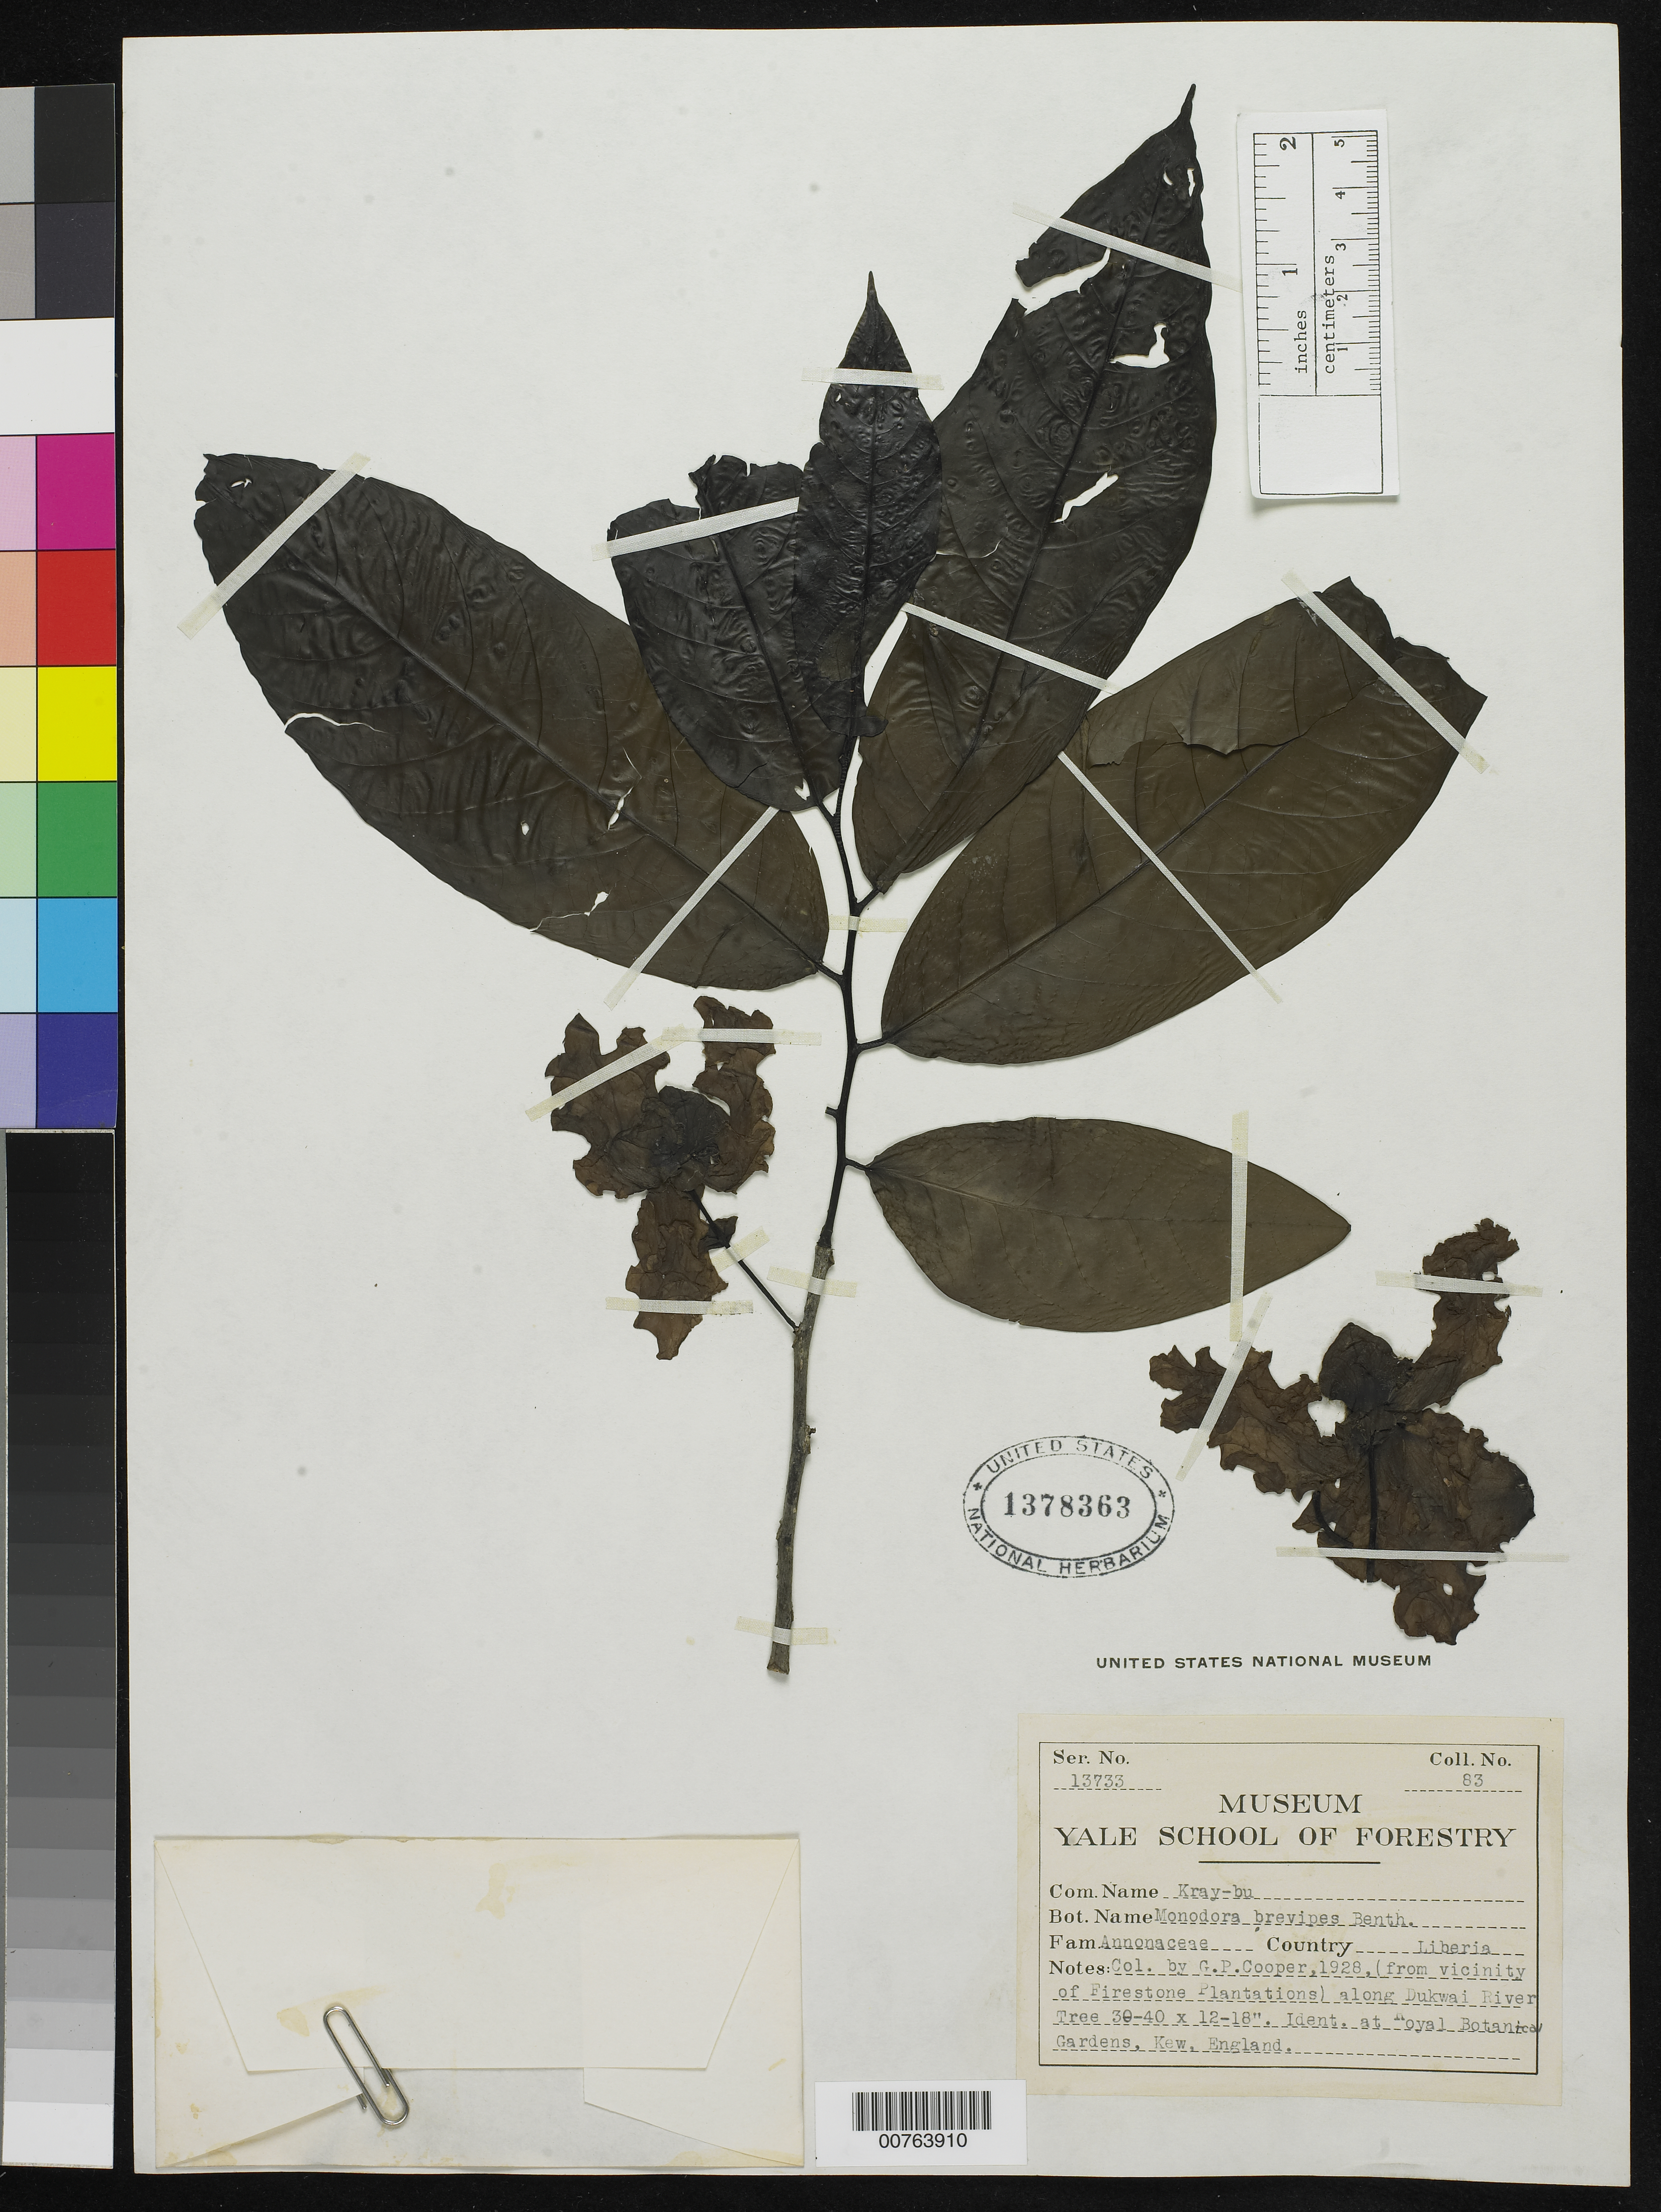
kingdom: Plantae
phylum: Tracheophyta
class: Magnoliopsida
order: Magnoliales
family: Annonaceae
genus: Monodora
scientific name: Monodora brevipes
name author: Benth.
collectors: G. Cooper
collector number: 83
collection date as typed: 1928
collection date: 1928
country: Liberia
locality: (from vicinity of Firestone Plantations) along Dukwai River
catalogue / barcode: US 1378363